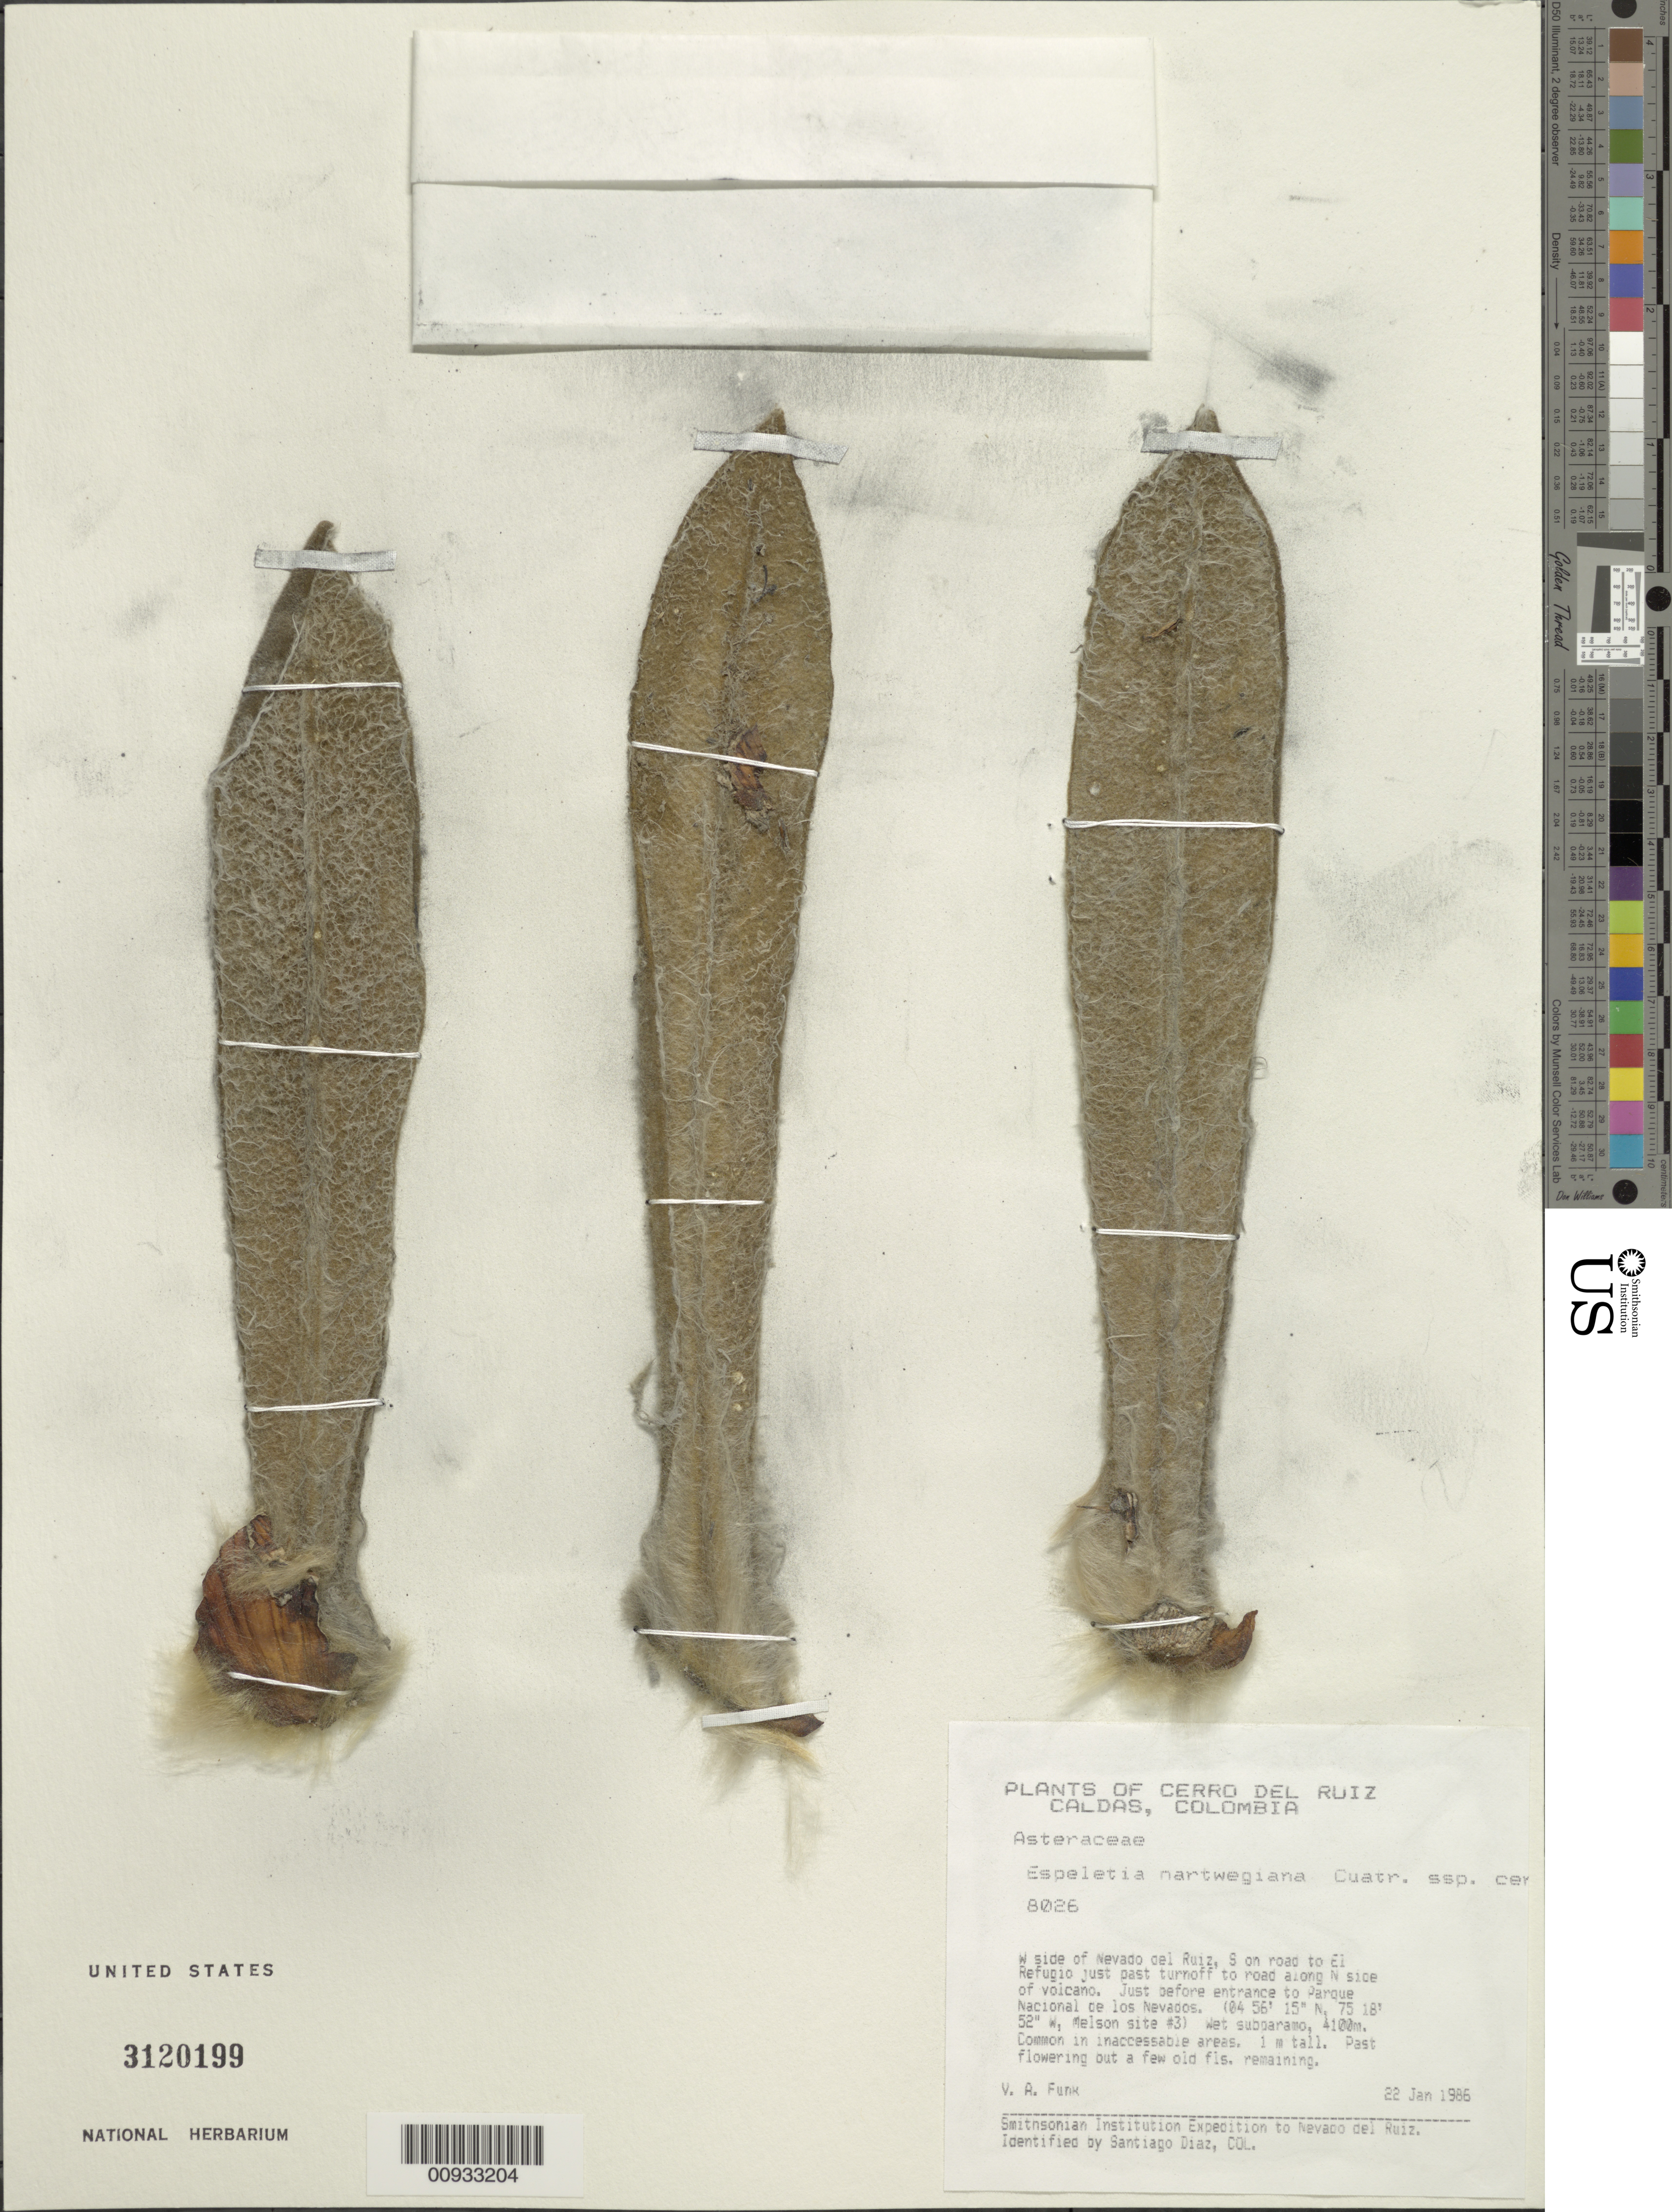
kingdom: Plantae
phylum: Tracheophyta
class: Magnoliopsida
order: Asterales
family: Asteraceae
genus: Espeletia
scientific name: Espeletia hartwegiana subsp. centroandina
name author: Cuatrec.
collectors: V. Funk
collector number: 8026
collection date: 1986-01-22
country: Colombia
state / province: Caldas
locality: Cerro del Ruiz, W side of Nevado del Ruiz, S on roadd to El Refugio just past turnoff to road along N side of volcano, just before entrance to Parque Nacional de los Nevados, Melson site #3.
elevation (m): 4100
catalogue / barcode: US 3120199